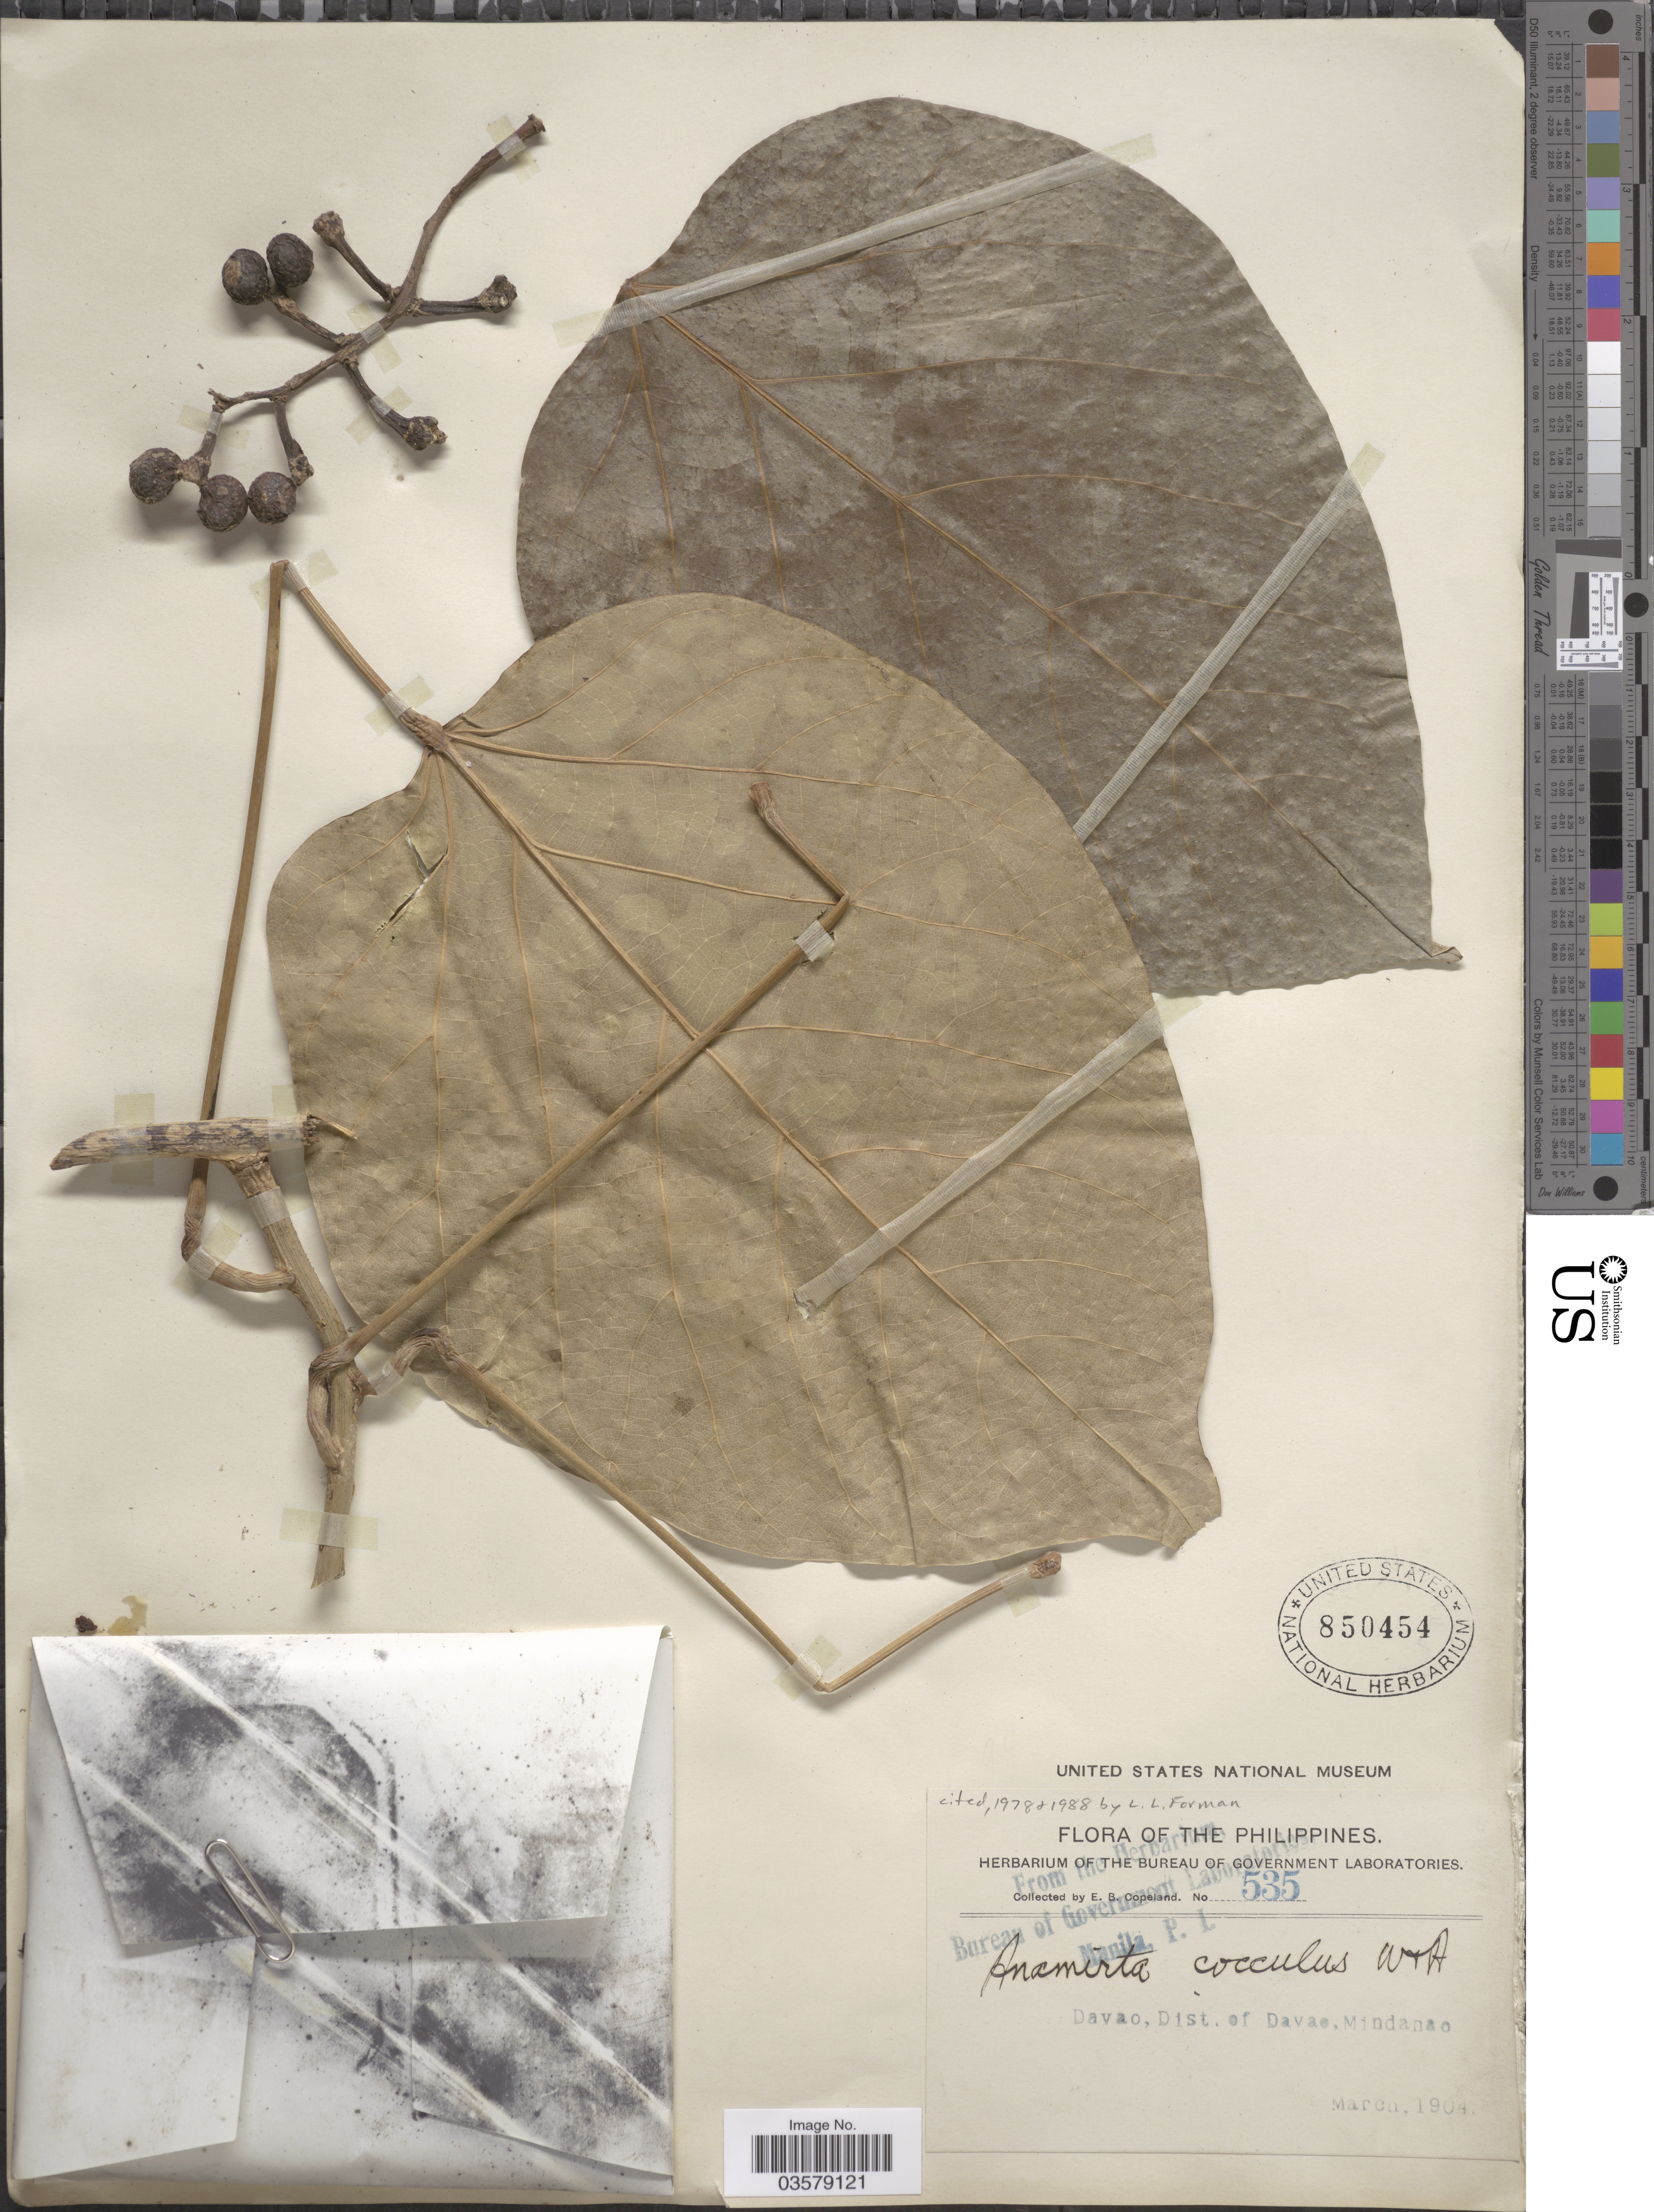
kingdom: Plantae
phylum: Tracheophyta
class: Magnoliopsida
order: Ranunculales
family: Menispermaceae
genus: Anamirta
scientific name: Anamirta cocculus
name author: (L.) Wight & Arn.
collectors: E. B. Copeland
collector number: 535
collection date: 1904-03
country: Philippines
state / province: Davao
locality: Davao, Distr. of Davao, Mindanao.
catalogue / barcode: US 850454